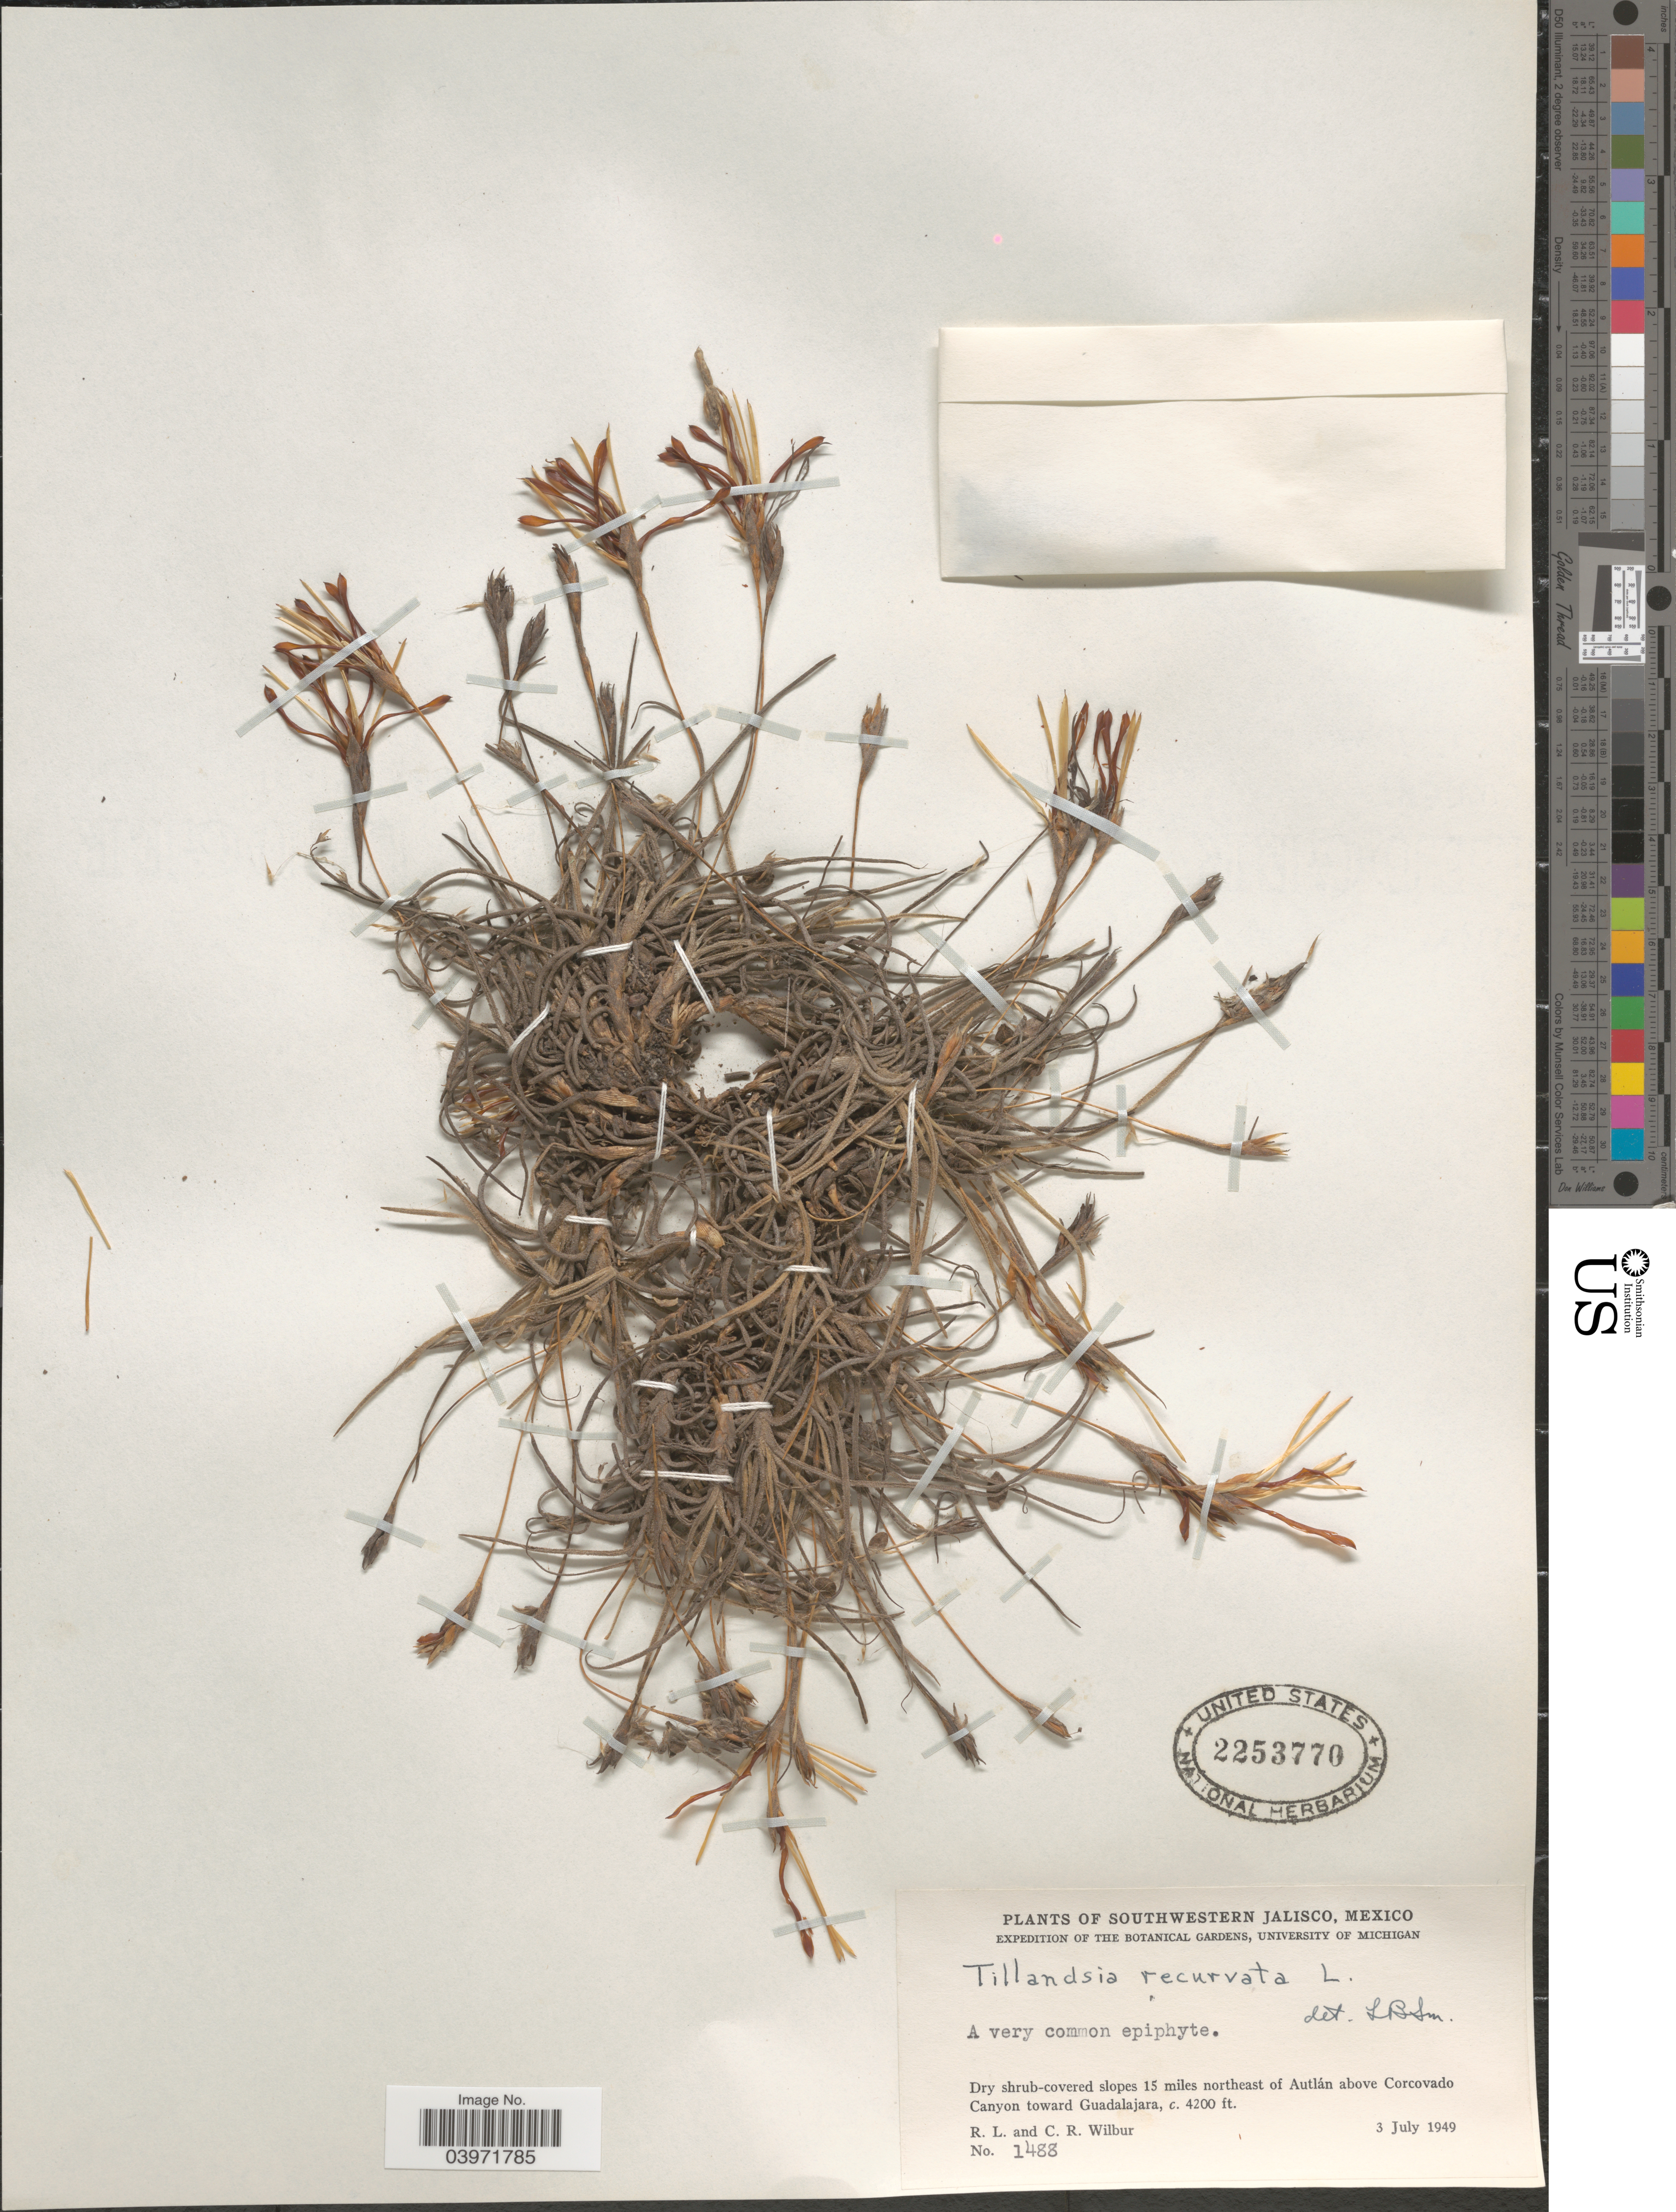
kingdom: Plantae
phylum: Tracheophyta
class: Liliopsida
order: Poales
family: Bromeliaceae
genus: Tillandsia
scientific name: Tillandsia recurvata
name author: L.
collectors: R. L. Wilbur & C. Wilbur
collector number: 1488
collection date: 1949-07-03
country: Mexico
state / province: Jalisco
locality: Southwestern Jalisco. Dry shrub-covered slopes about 15 miles northeast of Autlán above Corcovado Canyon toward Guadalajara.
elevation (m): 1280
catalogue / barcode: US 2253770